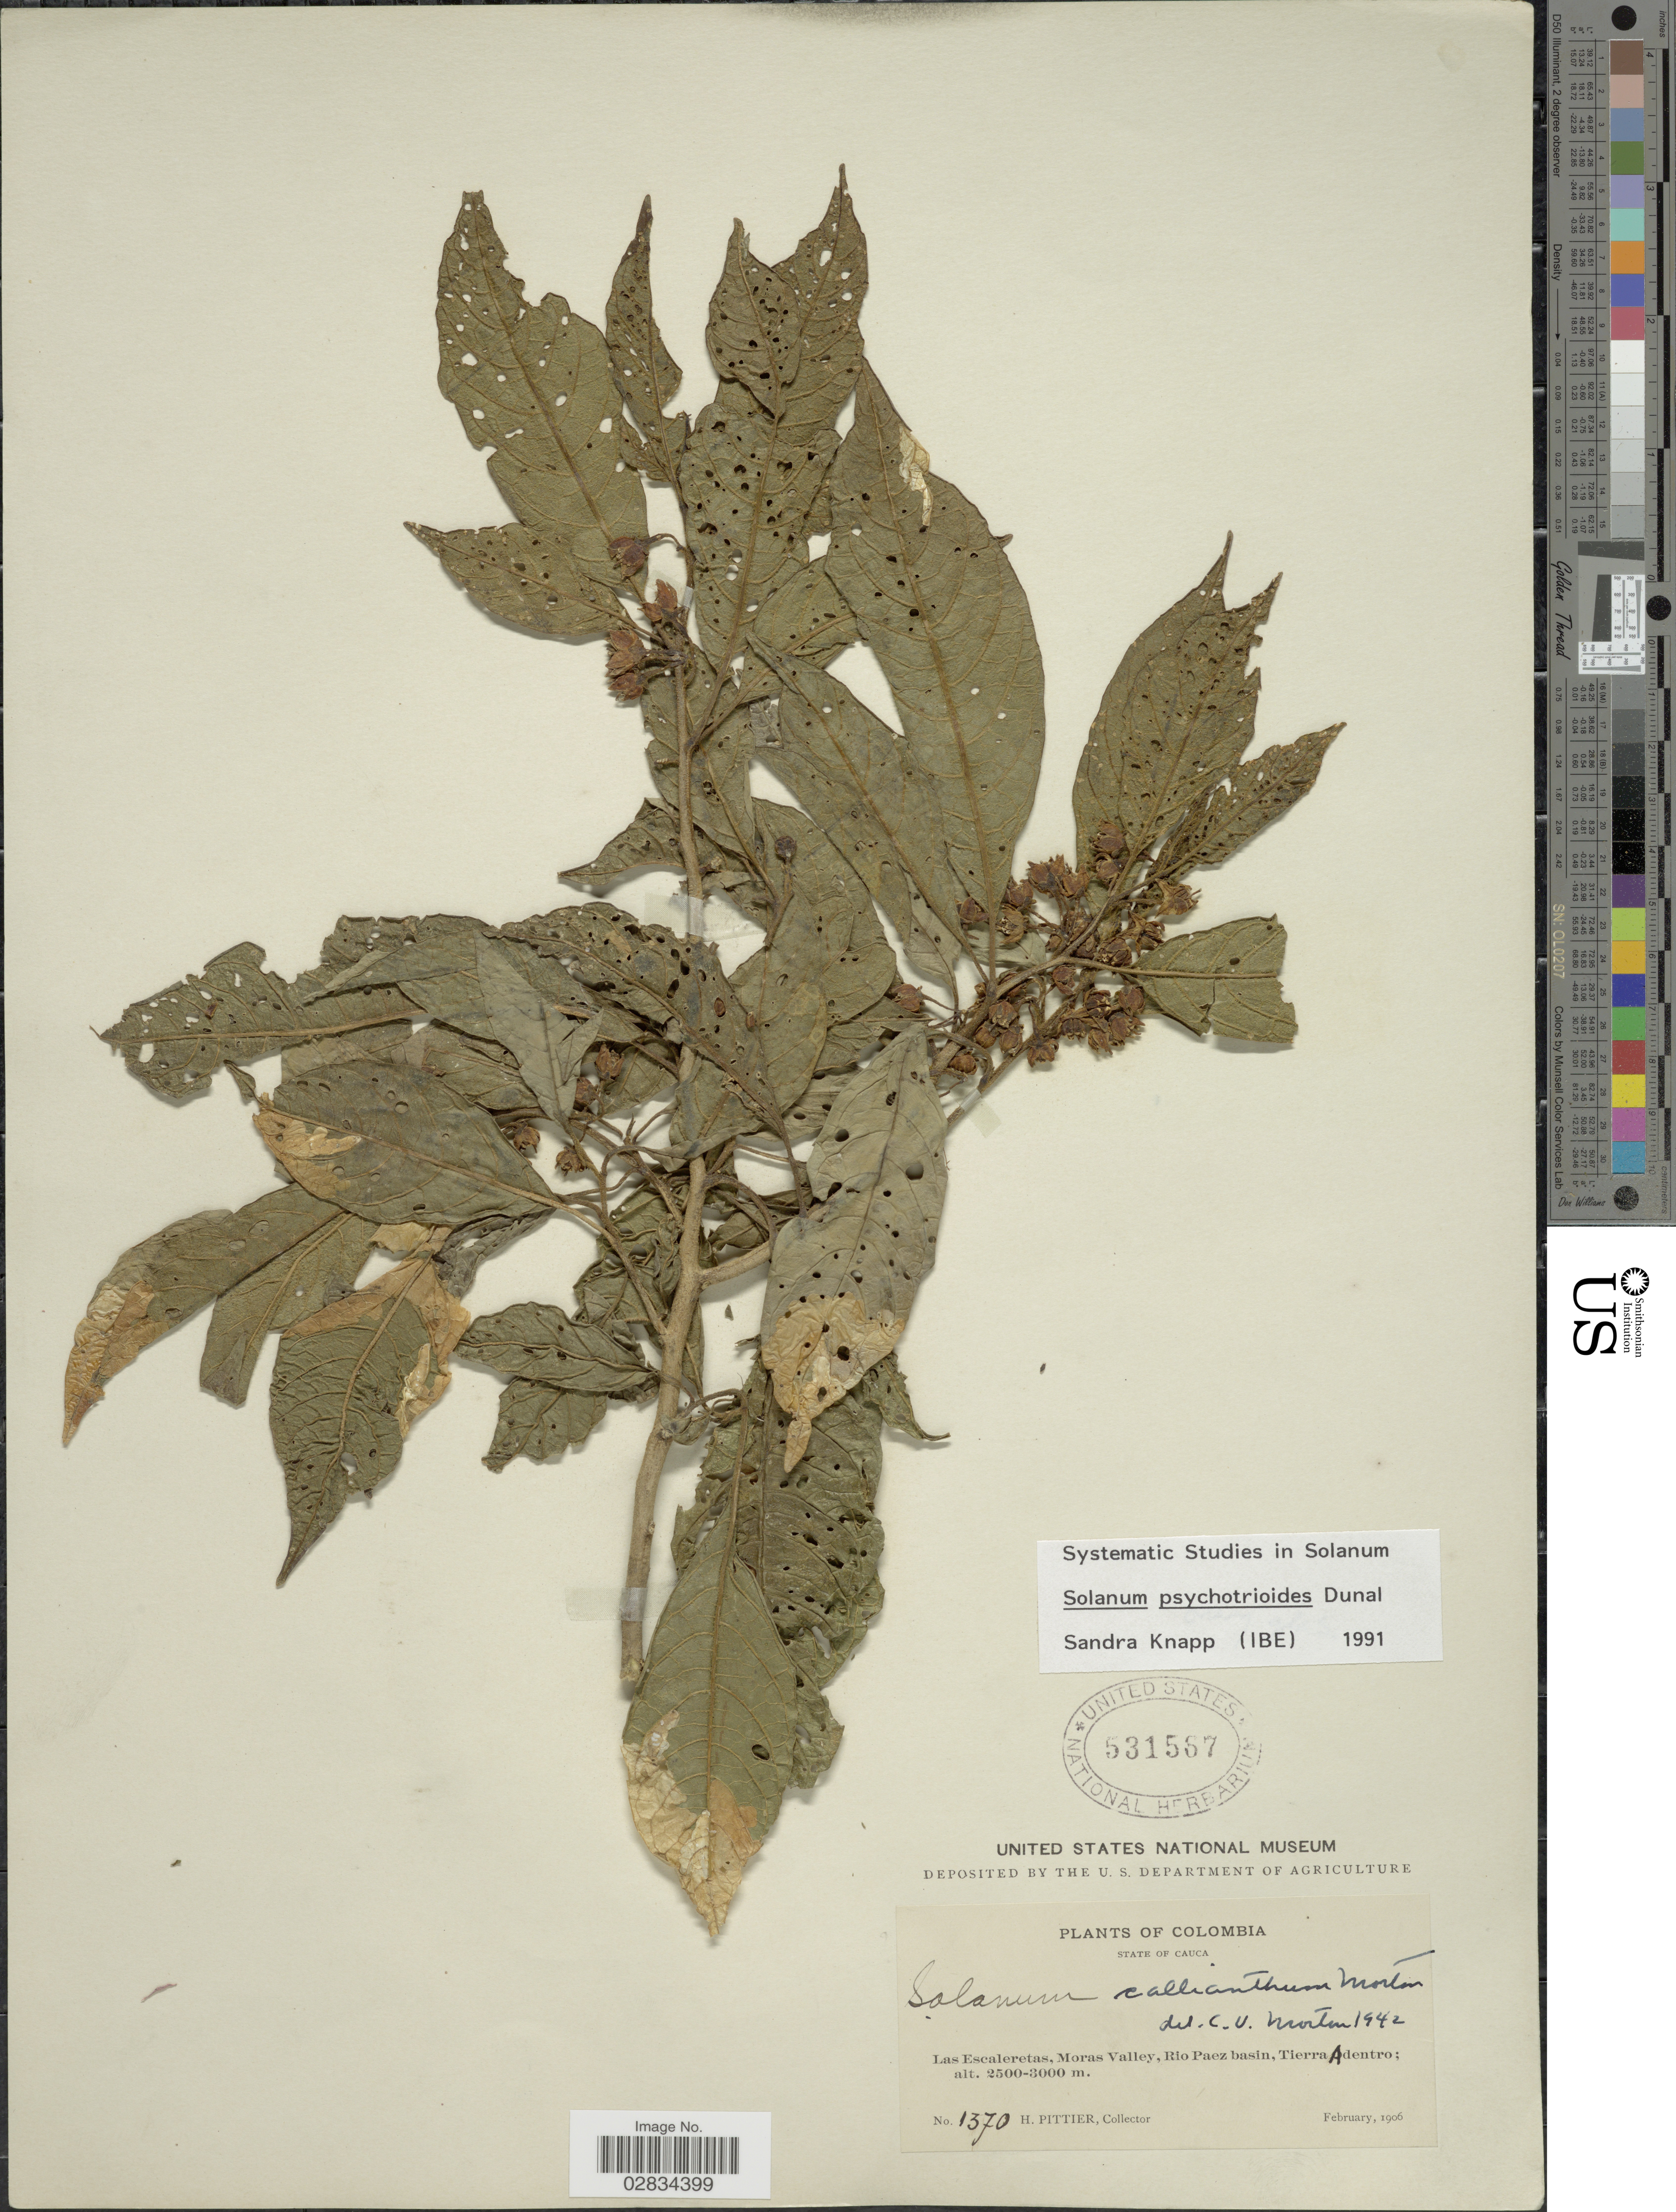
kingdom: Plantae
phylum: Tracheophyta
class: Magnoliopsida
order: Solanales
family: Solanaceae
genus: Solanum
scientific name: Solanum psychotrioides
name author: Dunal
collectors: H. F. Pittier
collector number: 1370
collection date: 1906-02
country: Colombia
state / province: Cauca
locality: State of Cauca. Las Escaleretas, Moras Valley, Rio Paez basin, Tierra Adentro.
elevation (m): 2500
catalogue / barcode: US 531567